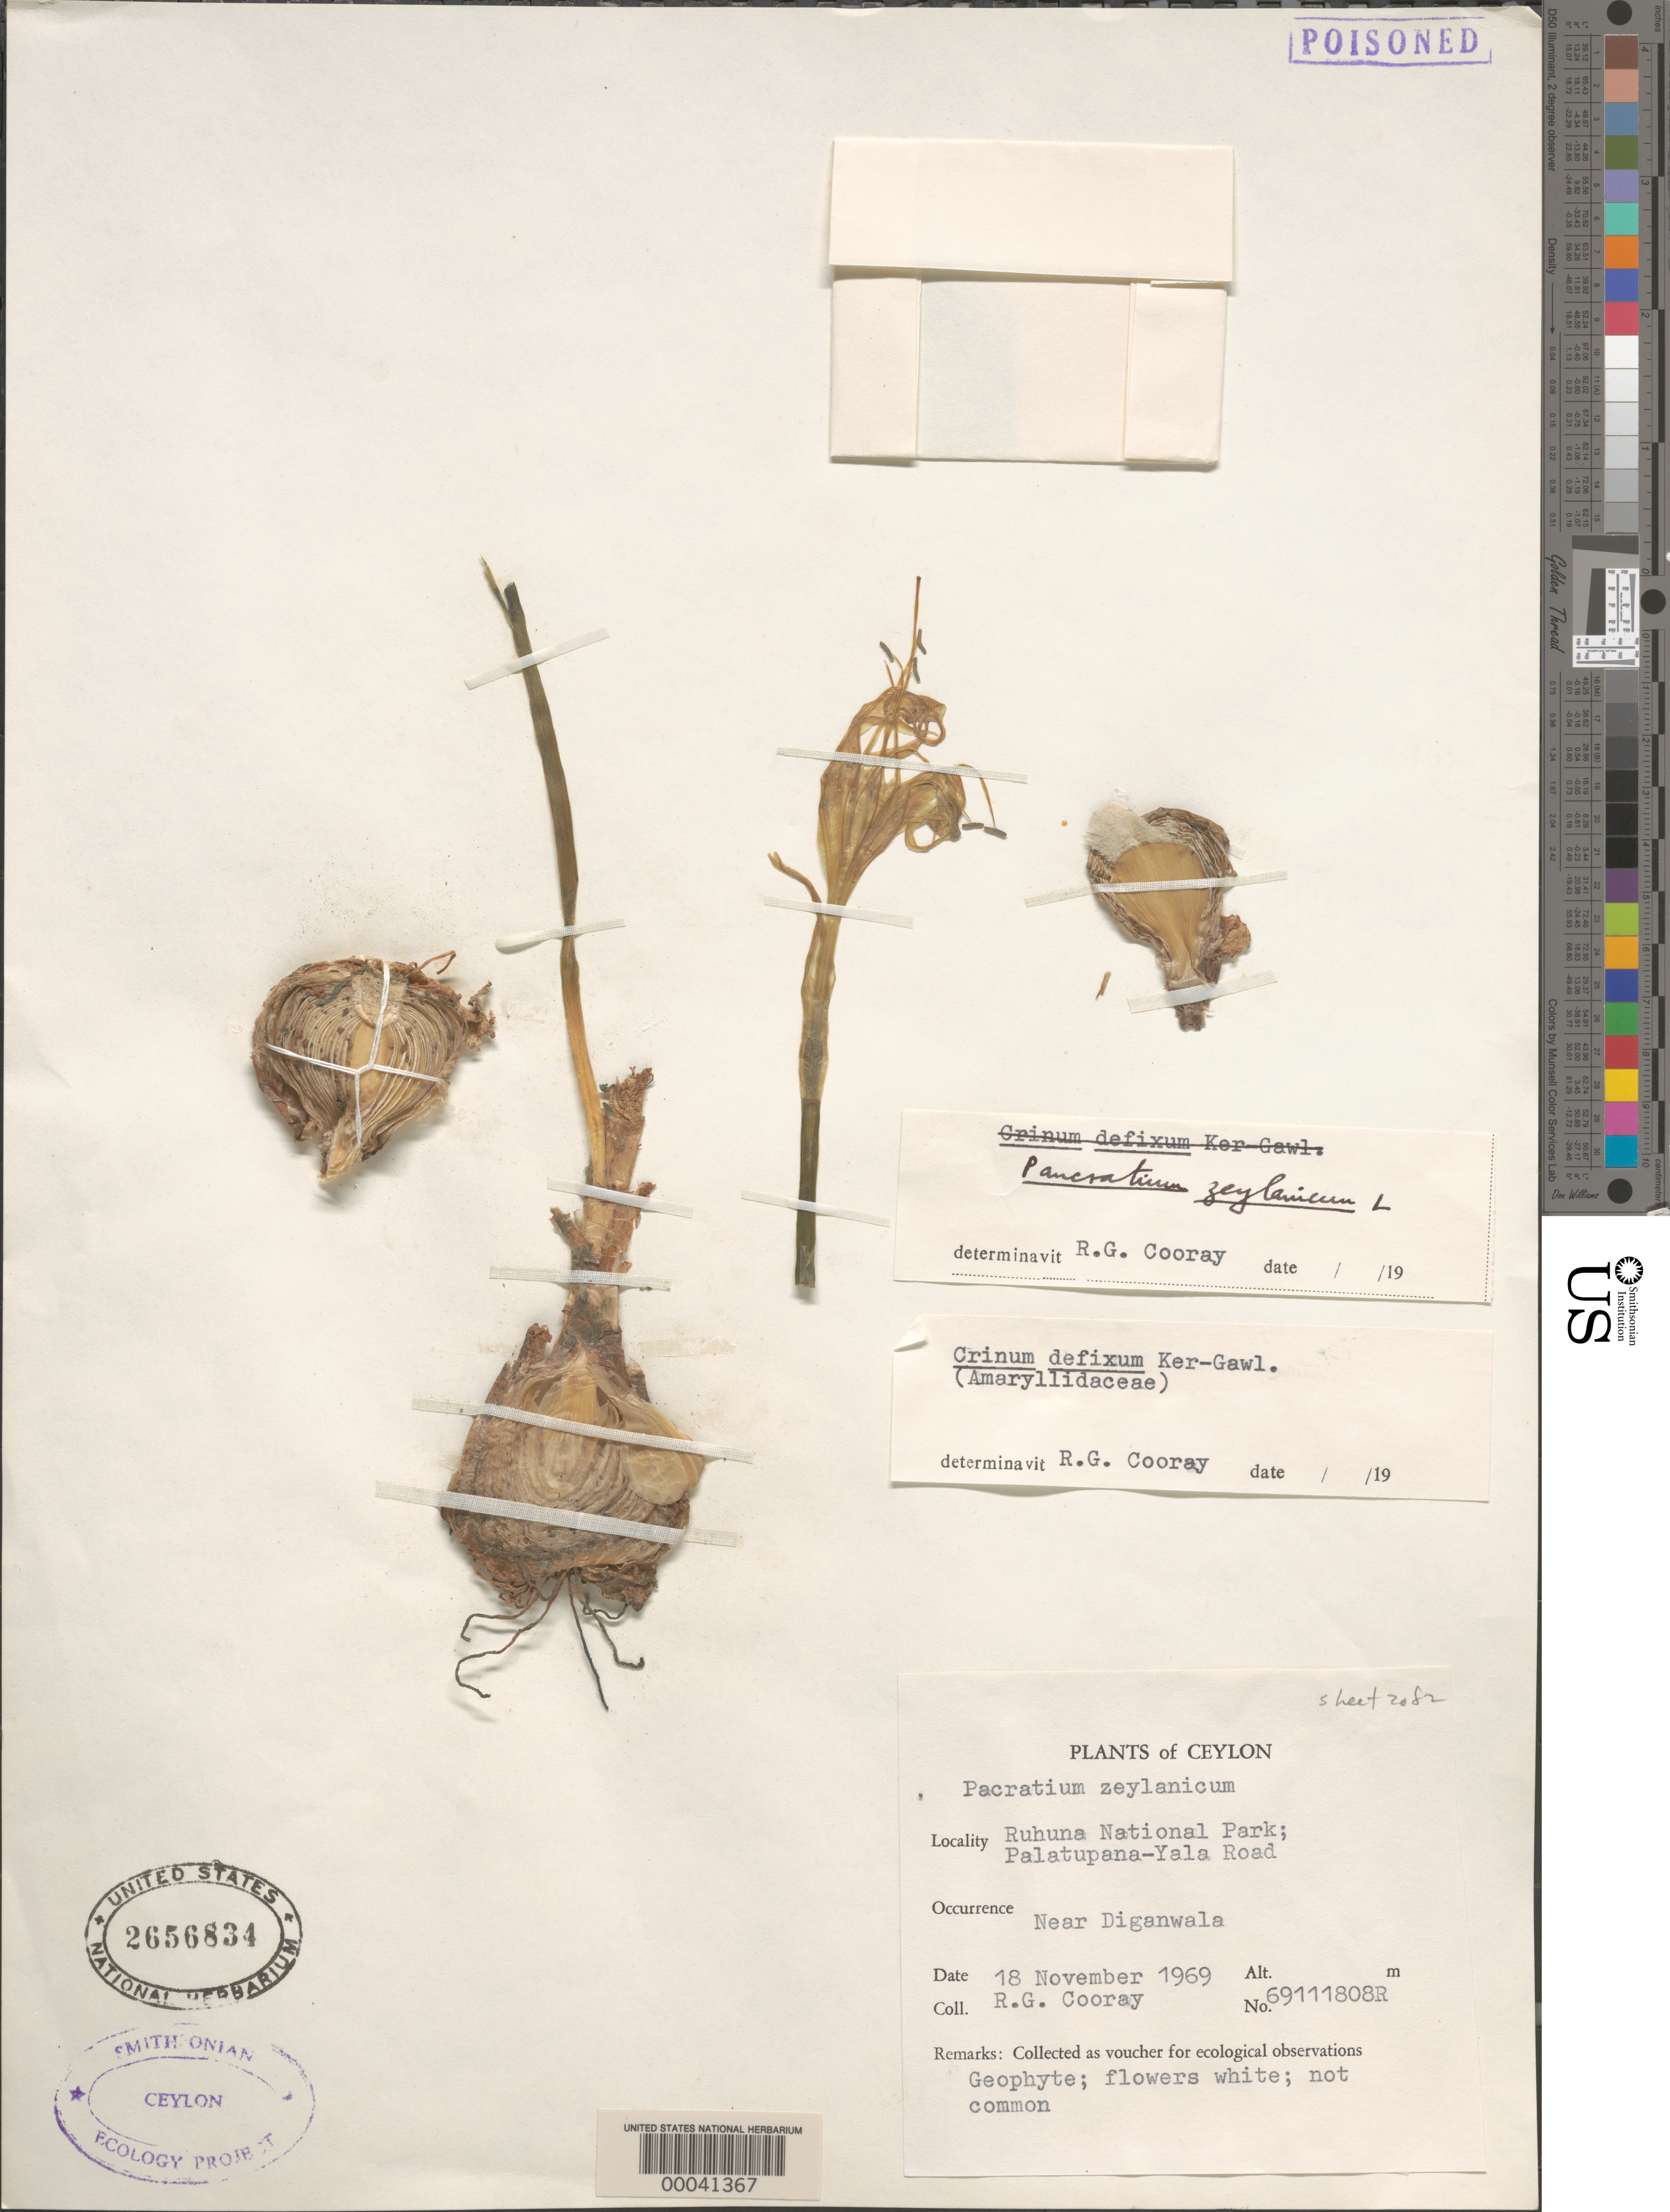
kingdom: Plantae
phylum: Tracheophyta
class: Liliopsida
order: Asparagales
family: Amaryllidaceae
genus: Crinum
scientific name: Crinum defixum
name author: Ker Gawl.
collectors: R. Cooray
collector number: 69111808r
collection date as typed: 18 Nov 1969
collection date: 1969-11-18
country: Sri Lanka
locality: Ruhuna national park, palatupana-yala road, near diganwala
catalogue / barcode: US 2656834